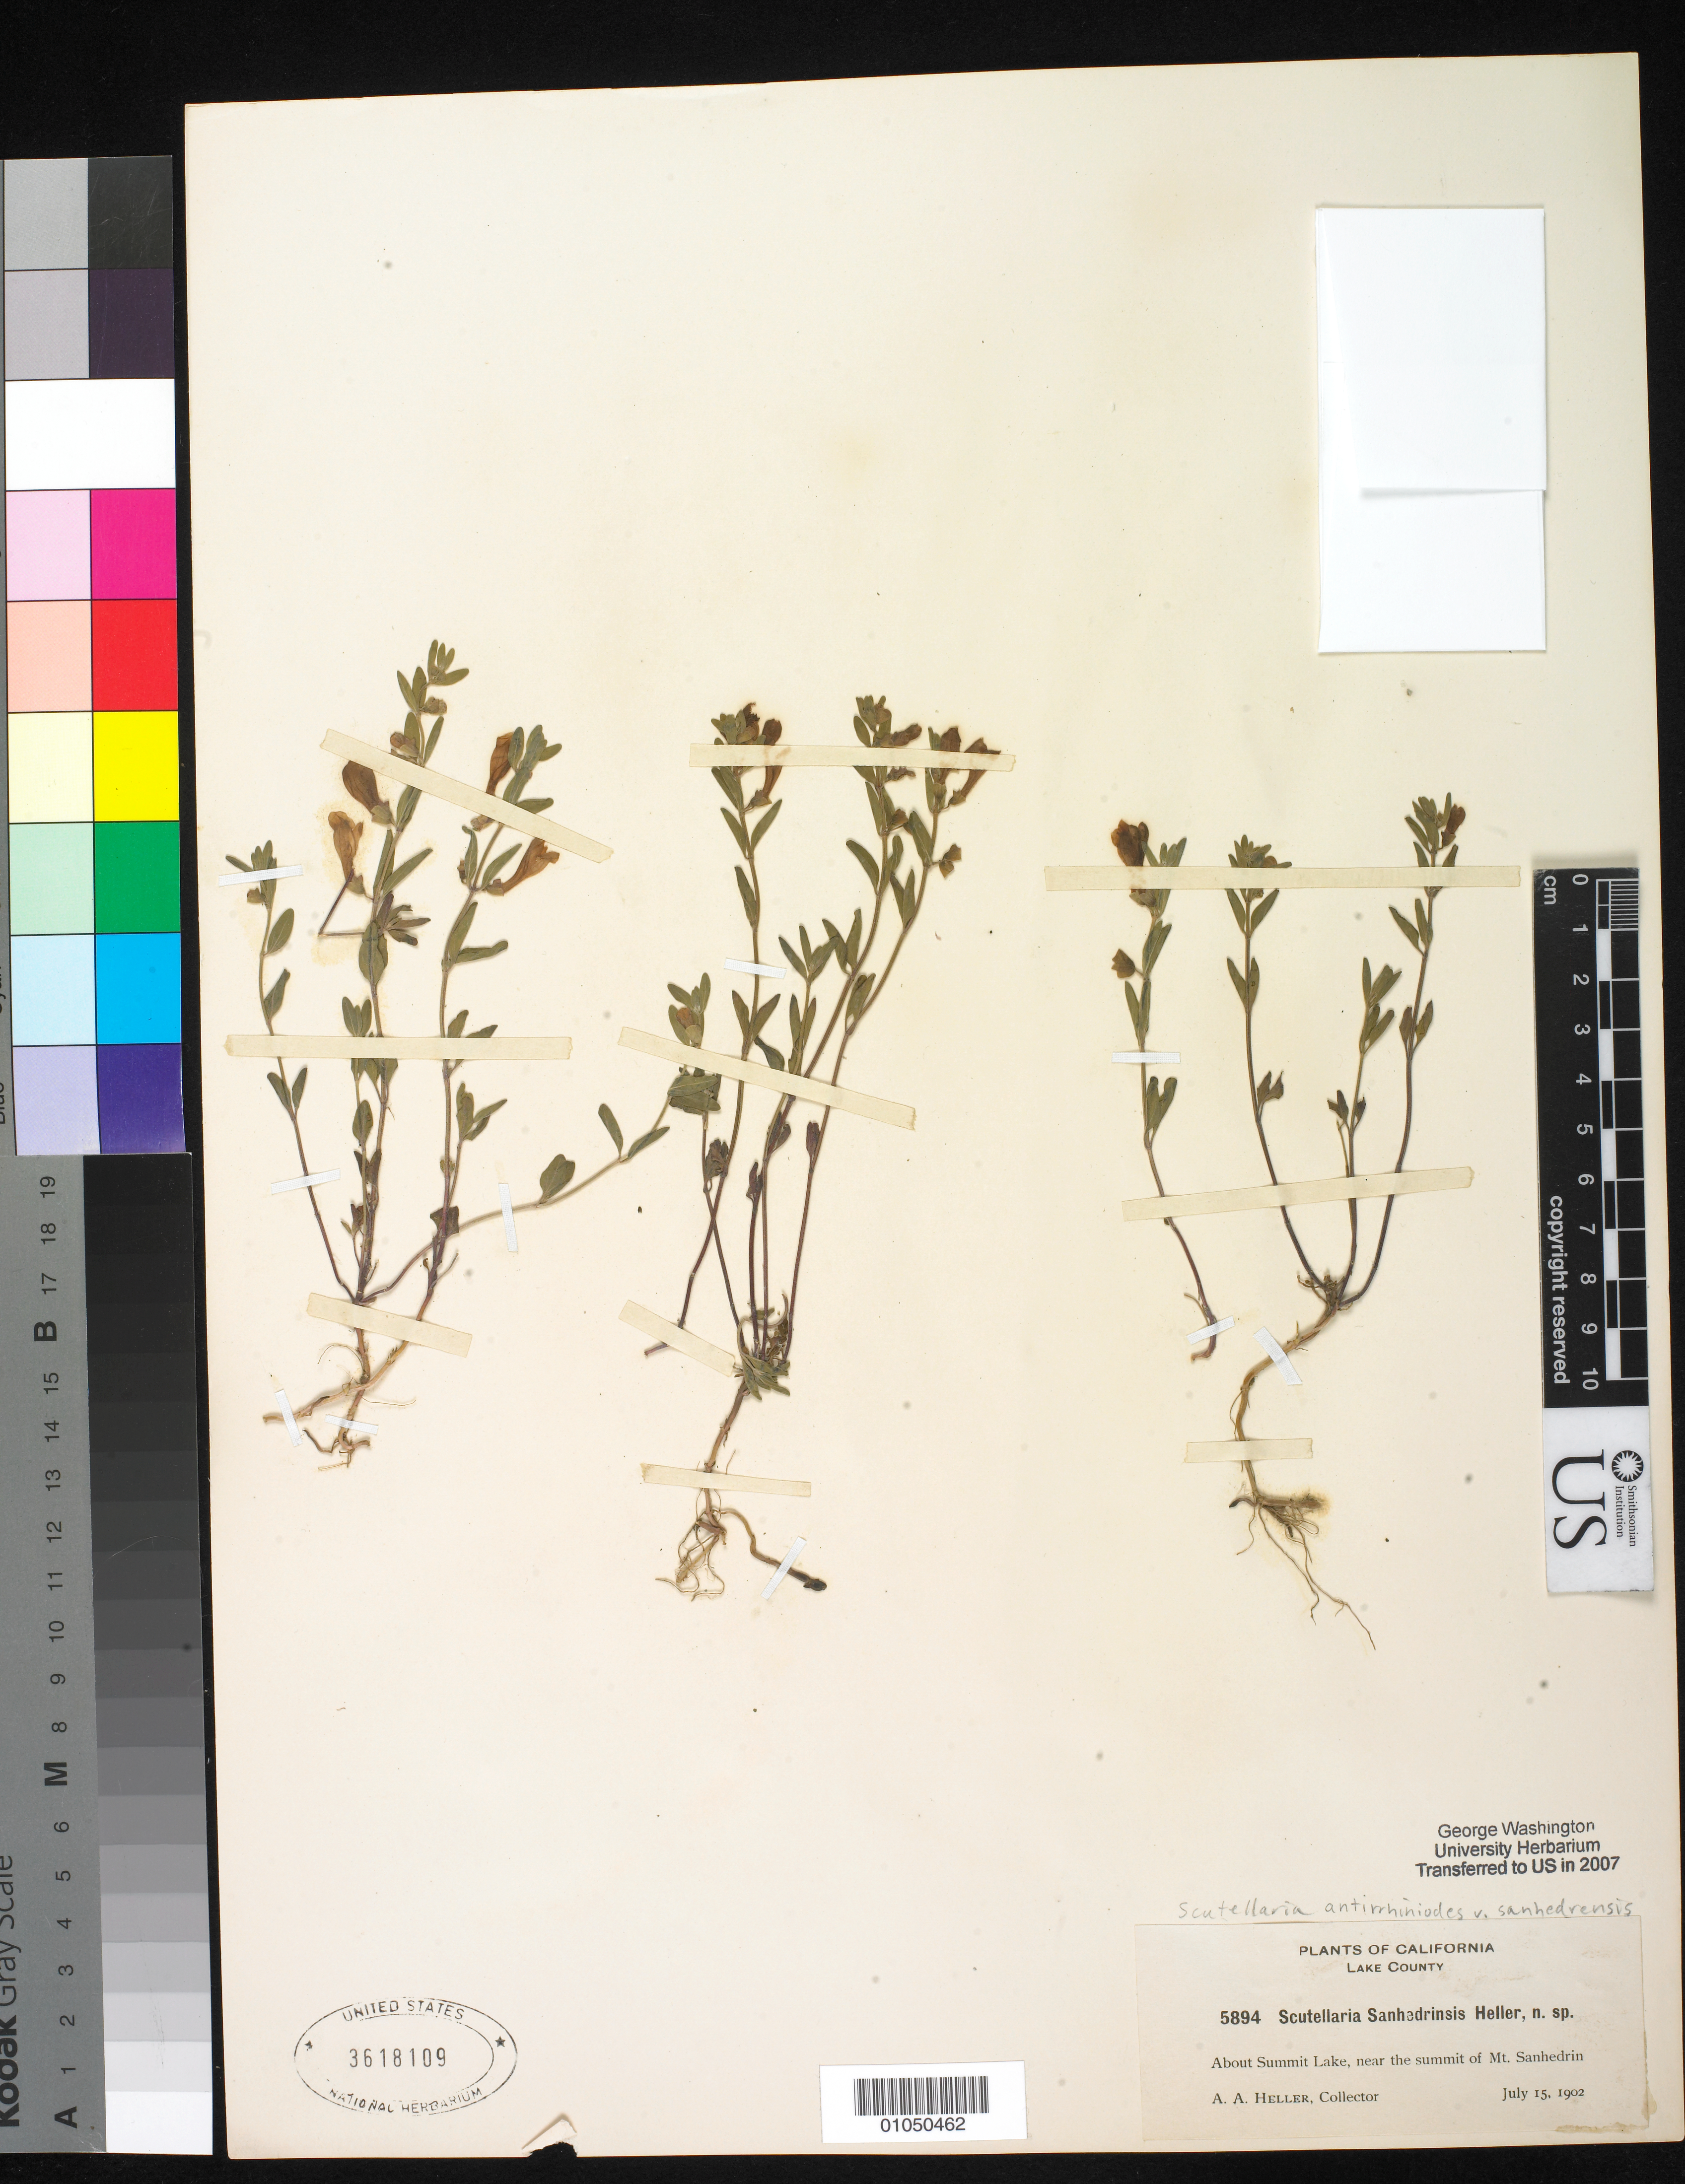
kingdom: Plantae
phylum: Tracheophyta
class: Magnoliopsida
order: Lamiales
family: Lamiaceae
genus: Scutellaria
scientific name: Scutellaria sanhedrinsis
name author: A. Heller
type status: Isotype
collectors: A. A. Heller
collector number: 5894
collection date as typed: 15 Jul 1902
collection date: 1902-07-15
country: United States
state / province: California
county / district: Lake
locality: About Summit Lake, near the summit of Mt. Sanhedrin.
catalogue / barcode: US 3618109